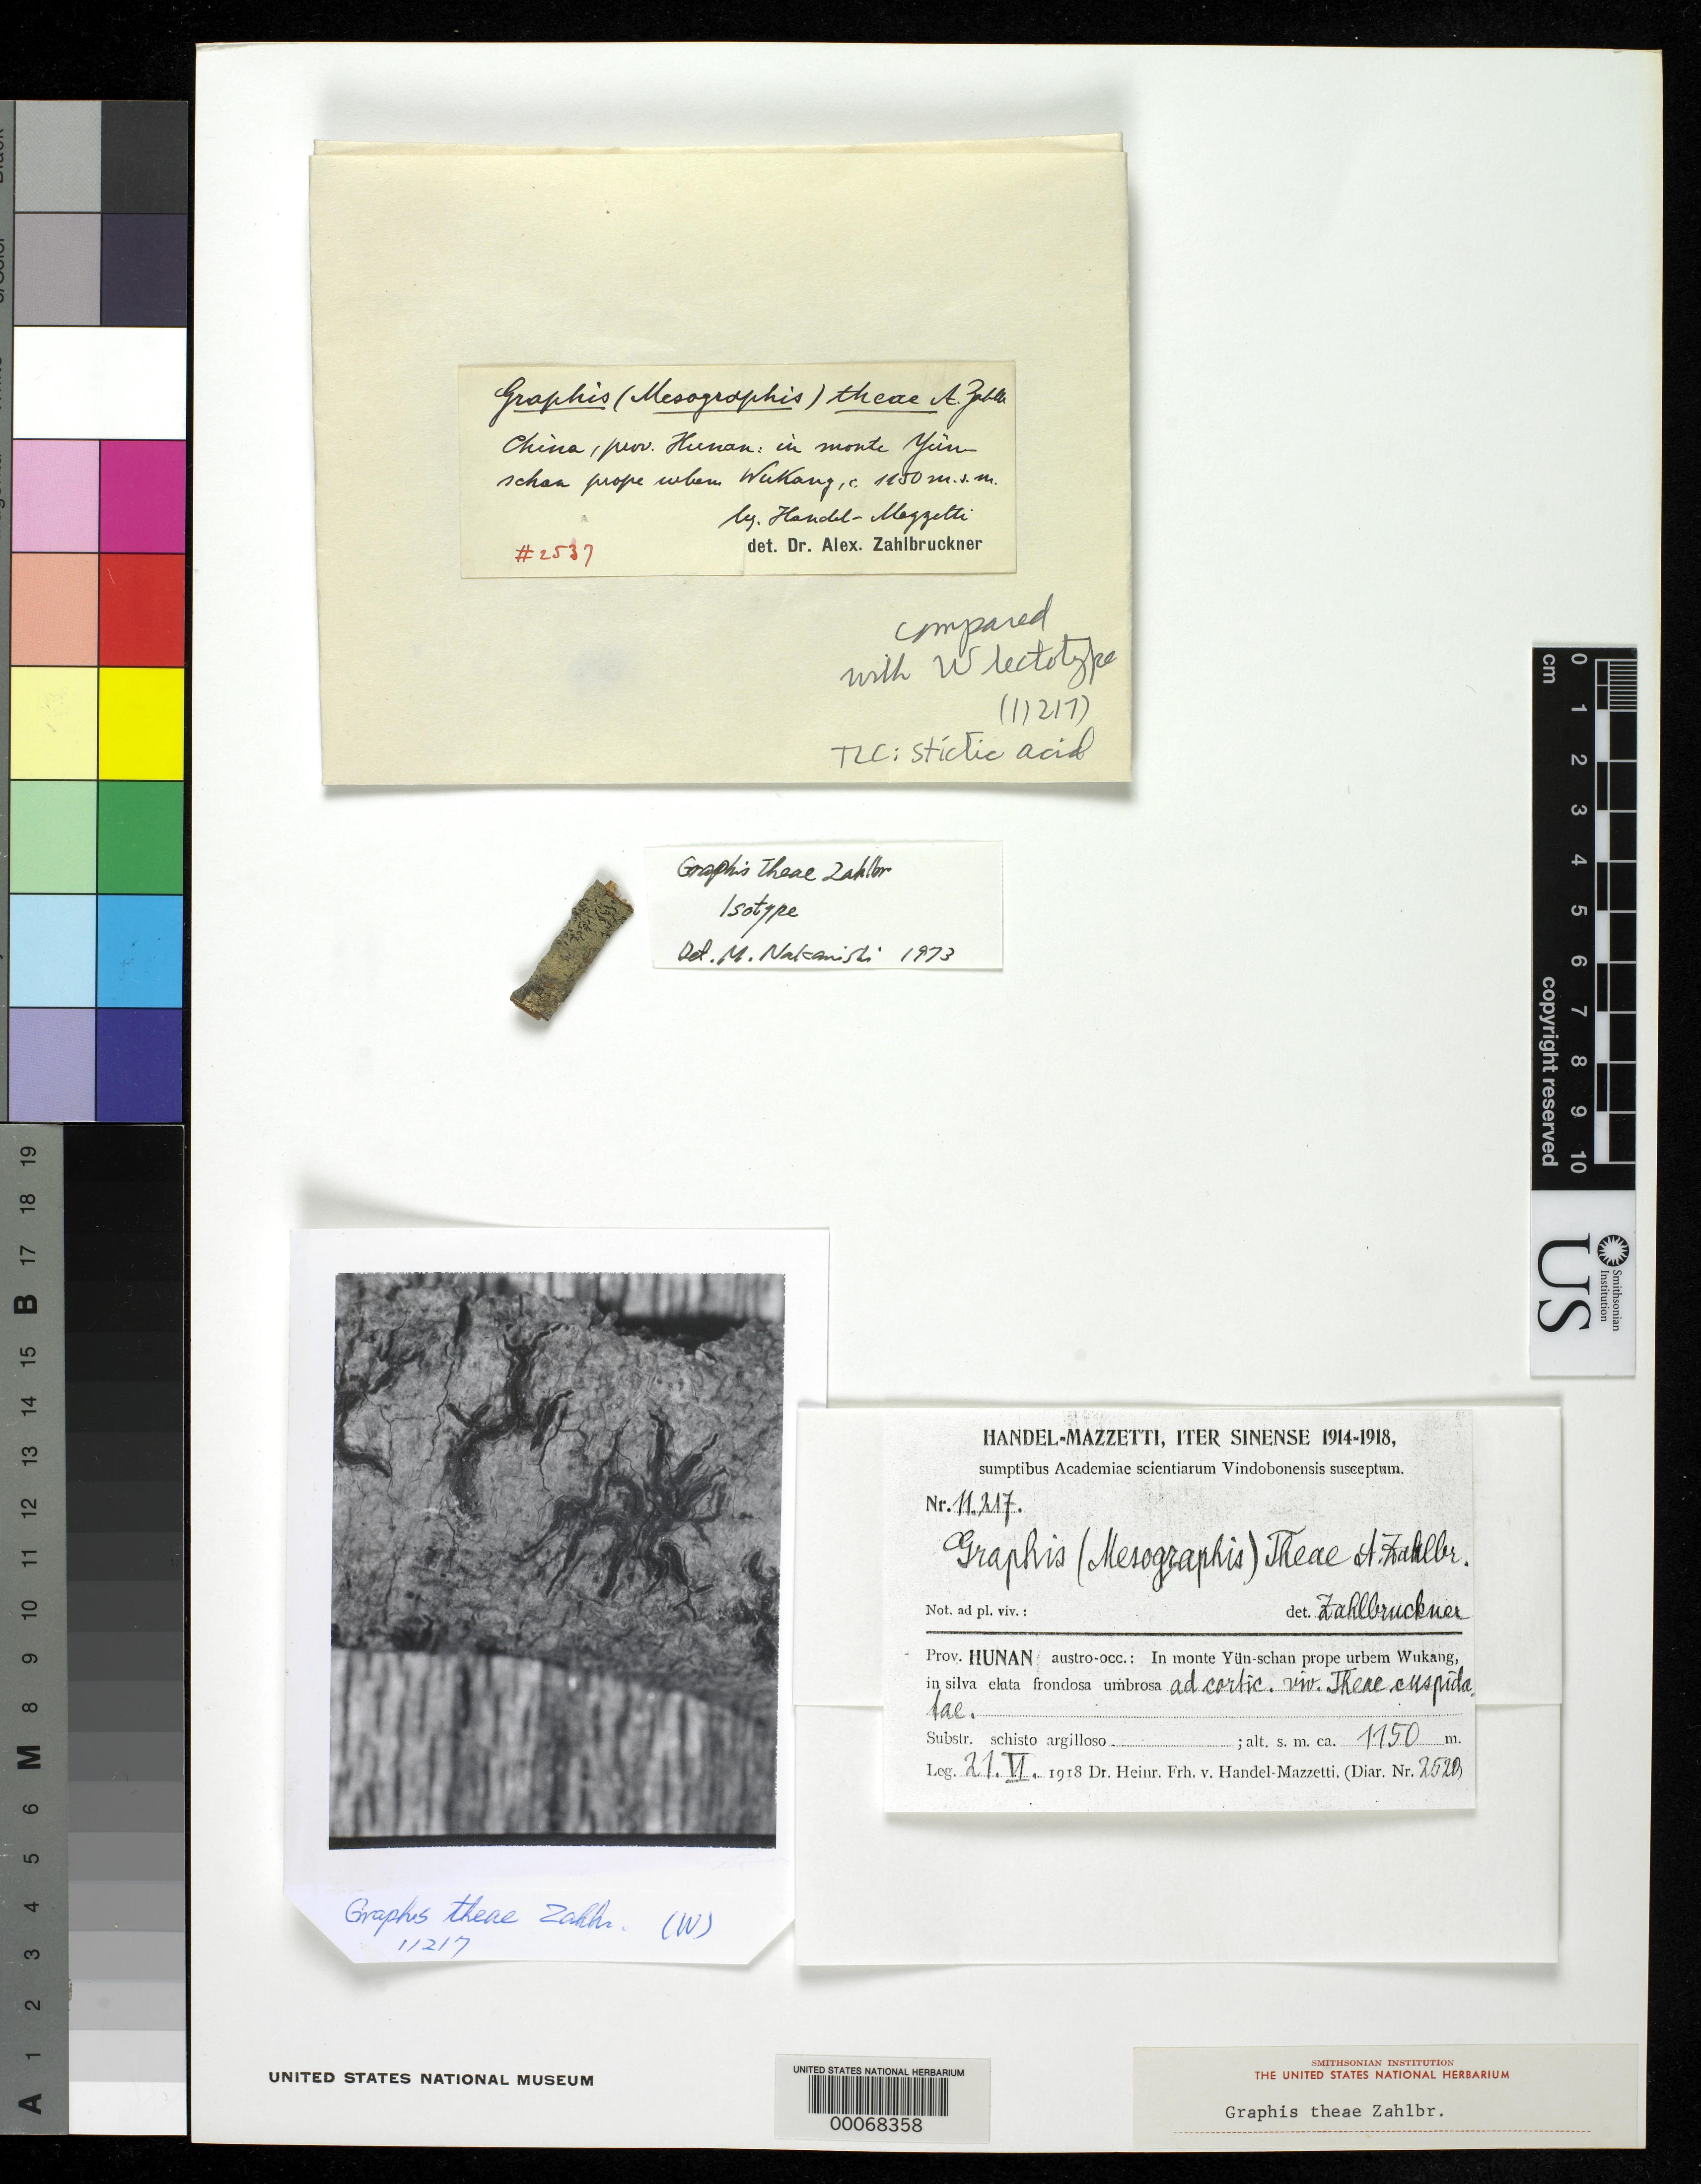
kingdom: Fungi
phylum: Ascomycota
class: Lecanoromycetes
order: Ostropales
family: Graphidaceae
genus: Graphis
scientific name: Graphis theae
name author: Zahlbr. in Hand.-Mazz.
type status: Isotype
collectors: H. Handel-Mazzetti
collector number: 11217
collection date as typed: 21 Jun 1918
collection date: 1918-06-21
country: China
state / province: Hunan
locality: In Monte Yun-Schan prope urbem Wukang. [On Yun-shan Mountain near city of Wukang.]